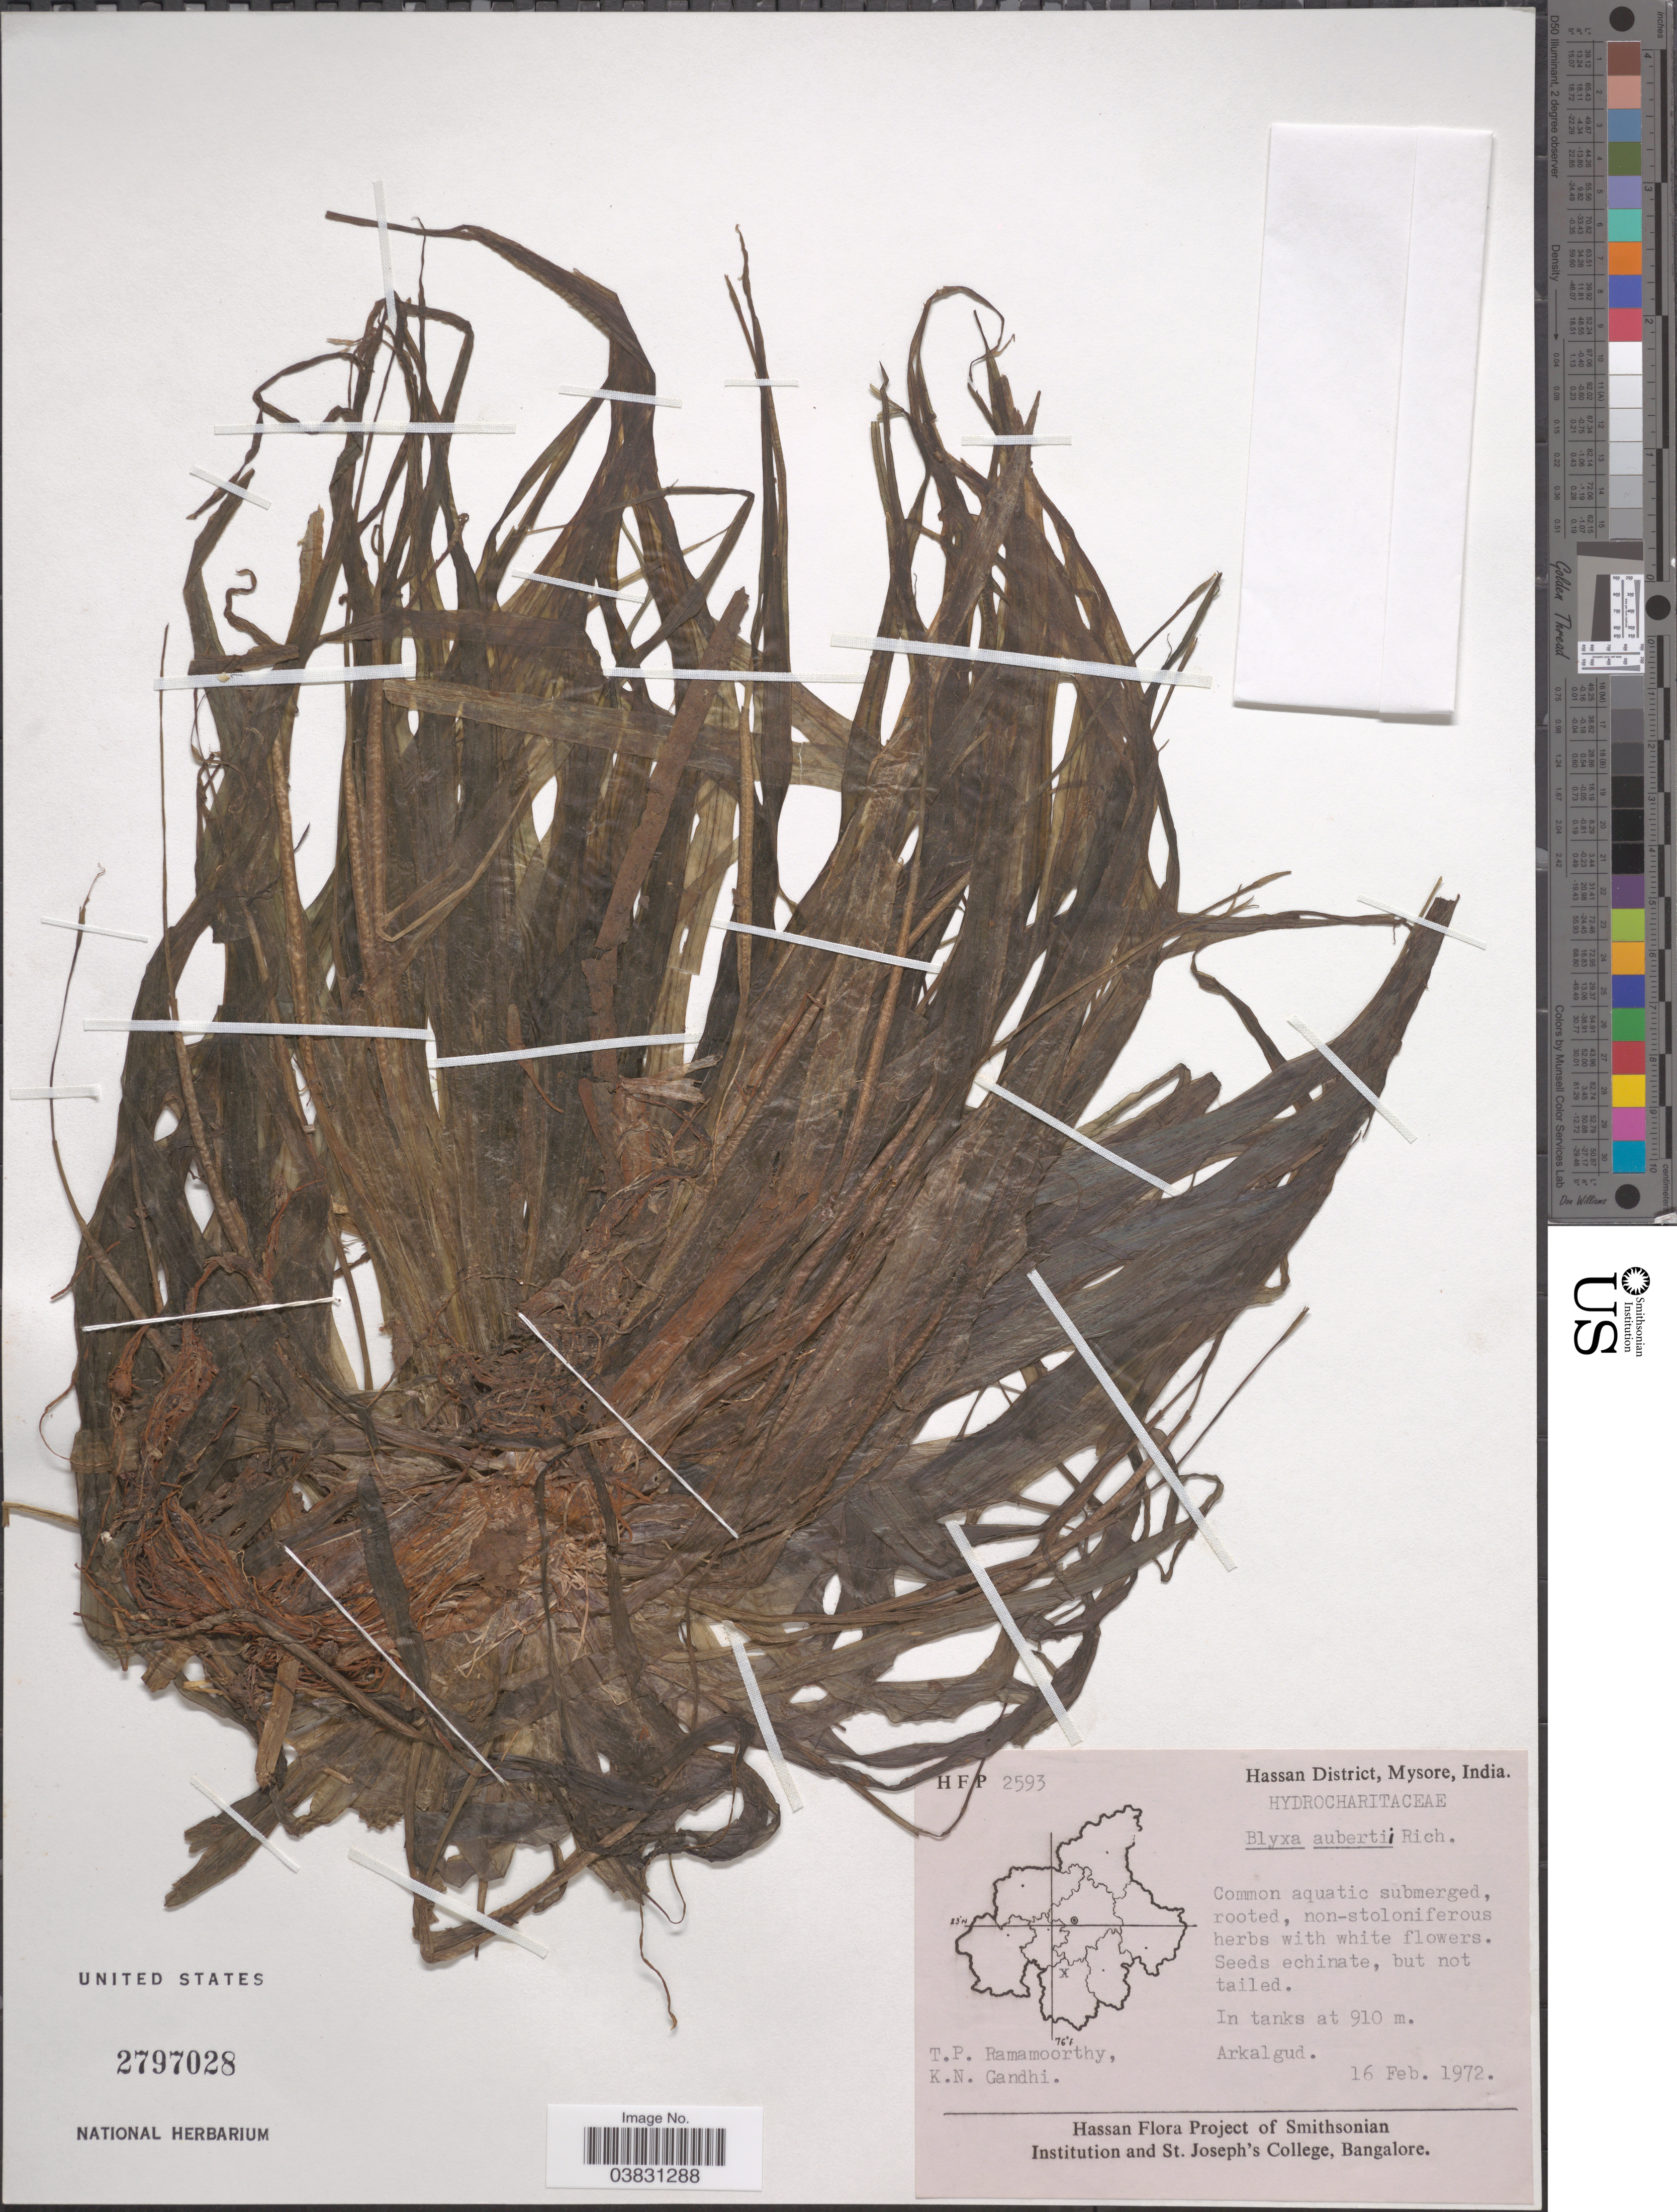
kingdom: Plantae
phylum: Tracheophyta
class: Liliopsida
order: Alismatales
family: Hydrocharitaceae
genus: Blyxa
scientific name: Blyxa aubertii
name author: Rich.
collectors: T. P. Ramamoorthy & K. N. Gandhi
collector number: HFP2593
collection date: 1972-02-16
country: India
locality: Hassan District, Mysore. In tanks. Arkalgud.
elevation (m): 910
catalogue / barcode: US 2797028